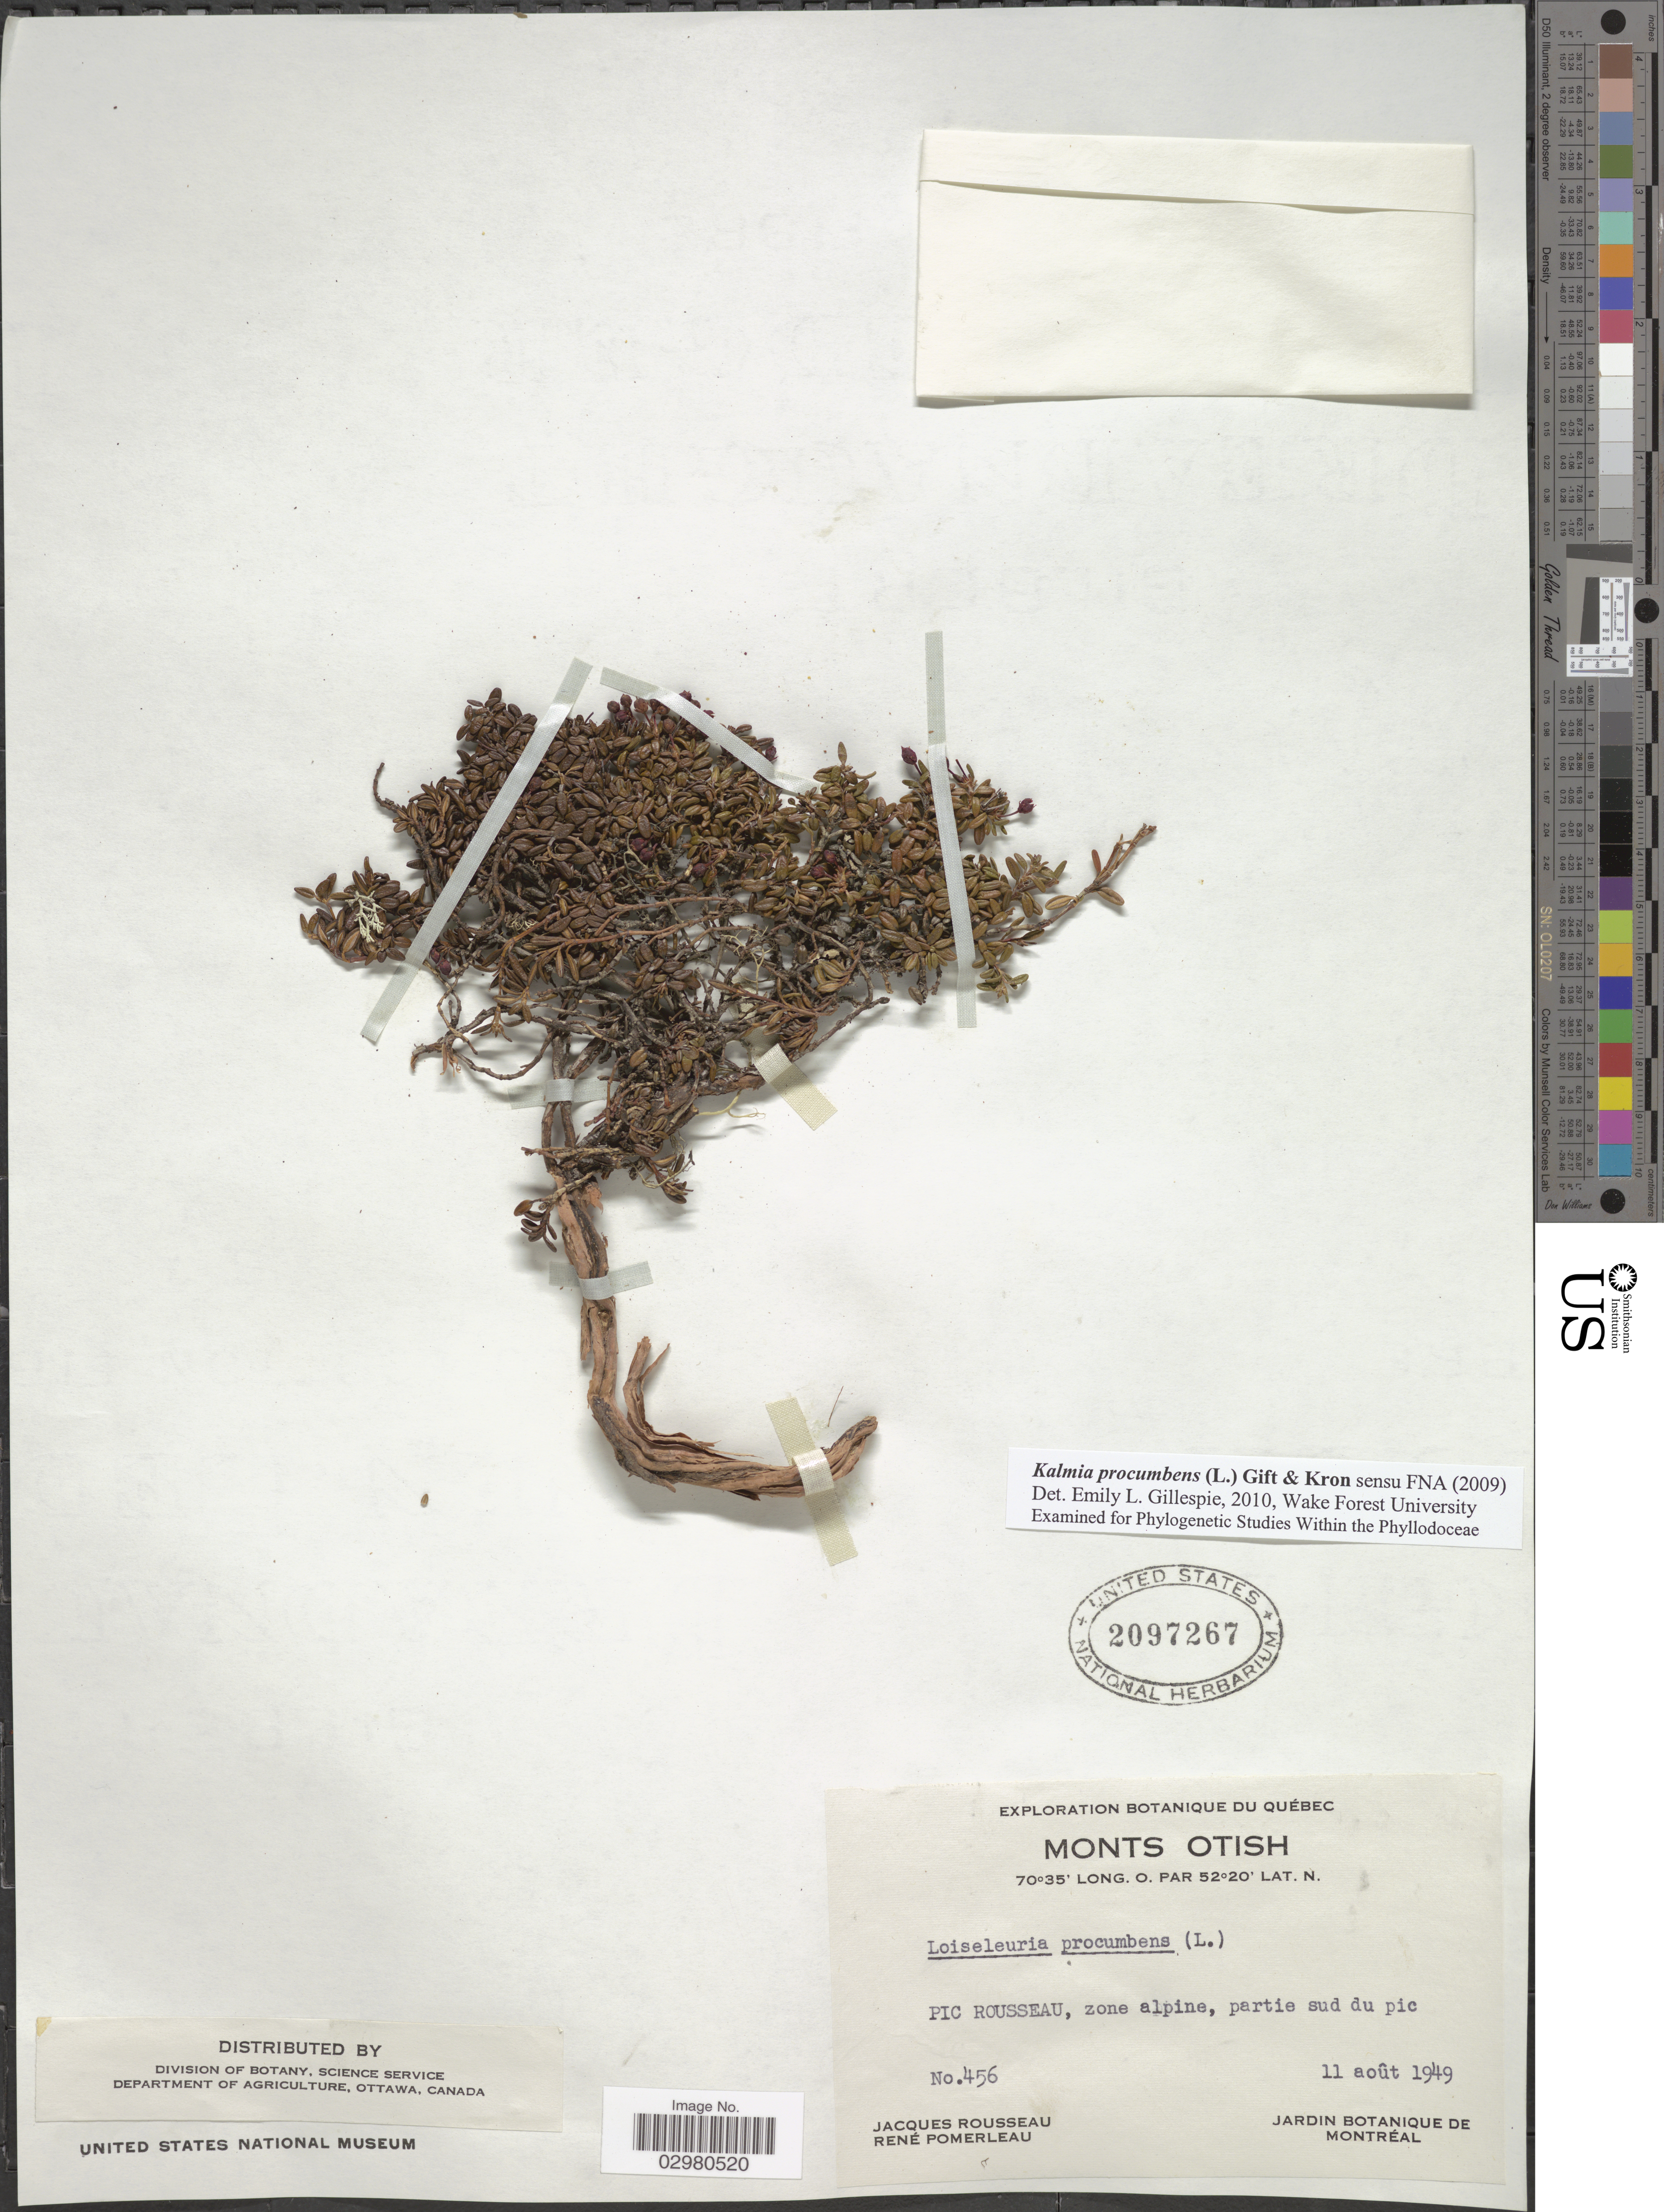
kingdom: Plantae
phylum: Tracheophyta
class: Magnoliopsida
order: Ericales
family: Ericaceae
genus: Loiseleuria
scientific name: Loiseleuria procumbens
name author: (L.) Desv.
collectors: J. Rousseau & R. Pomerleau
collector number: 456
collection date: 1949-08-11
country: Canada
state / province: Quebec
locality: Monts Otish. PIC Rousseau, zone alpine, partie sud du pic.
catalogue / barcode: US 2097267